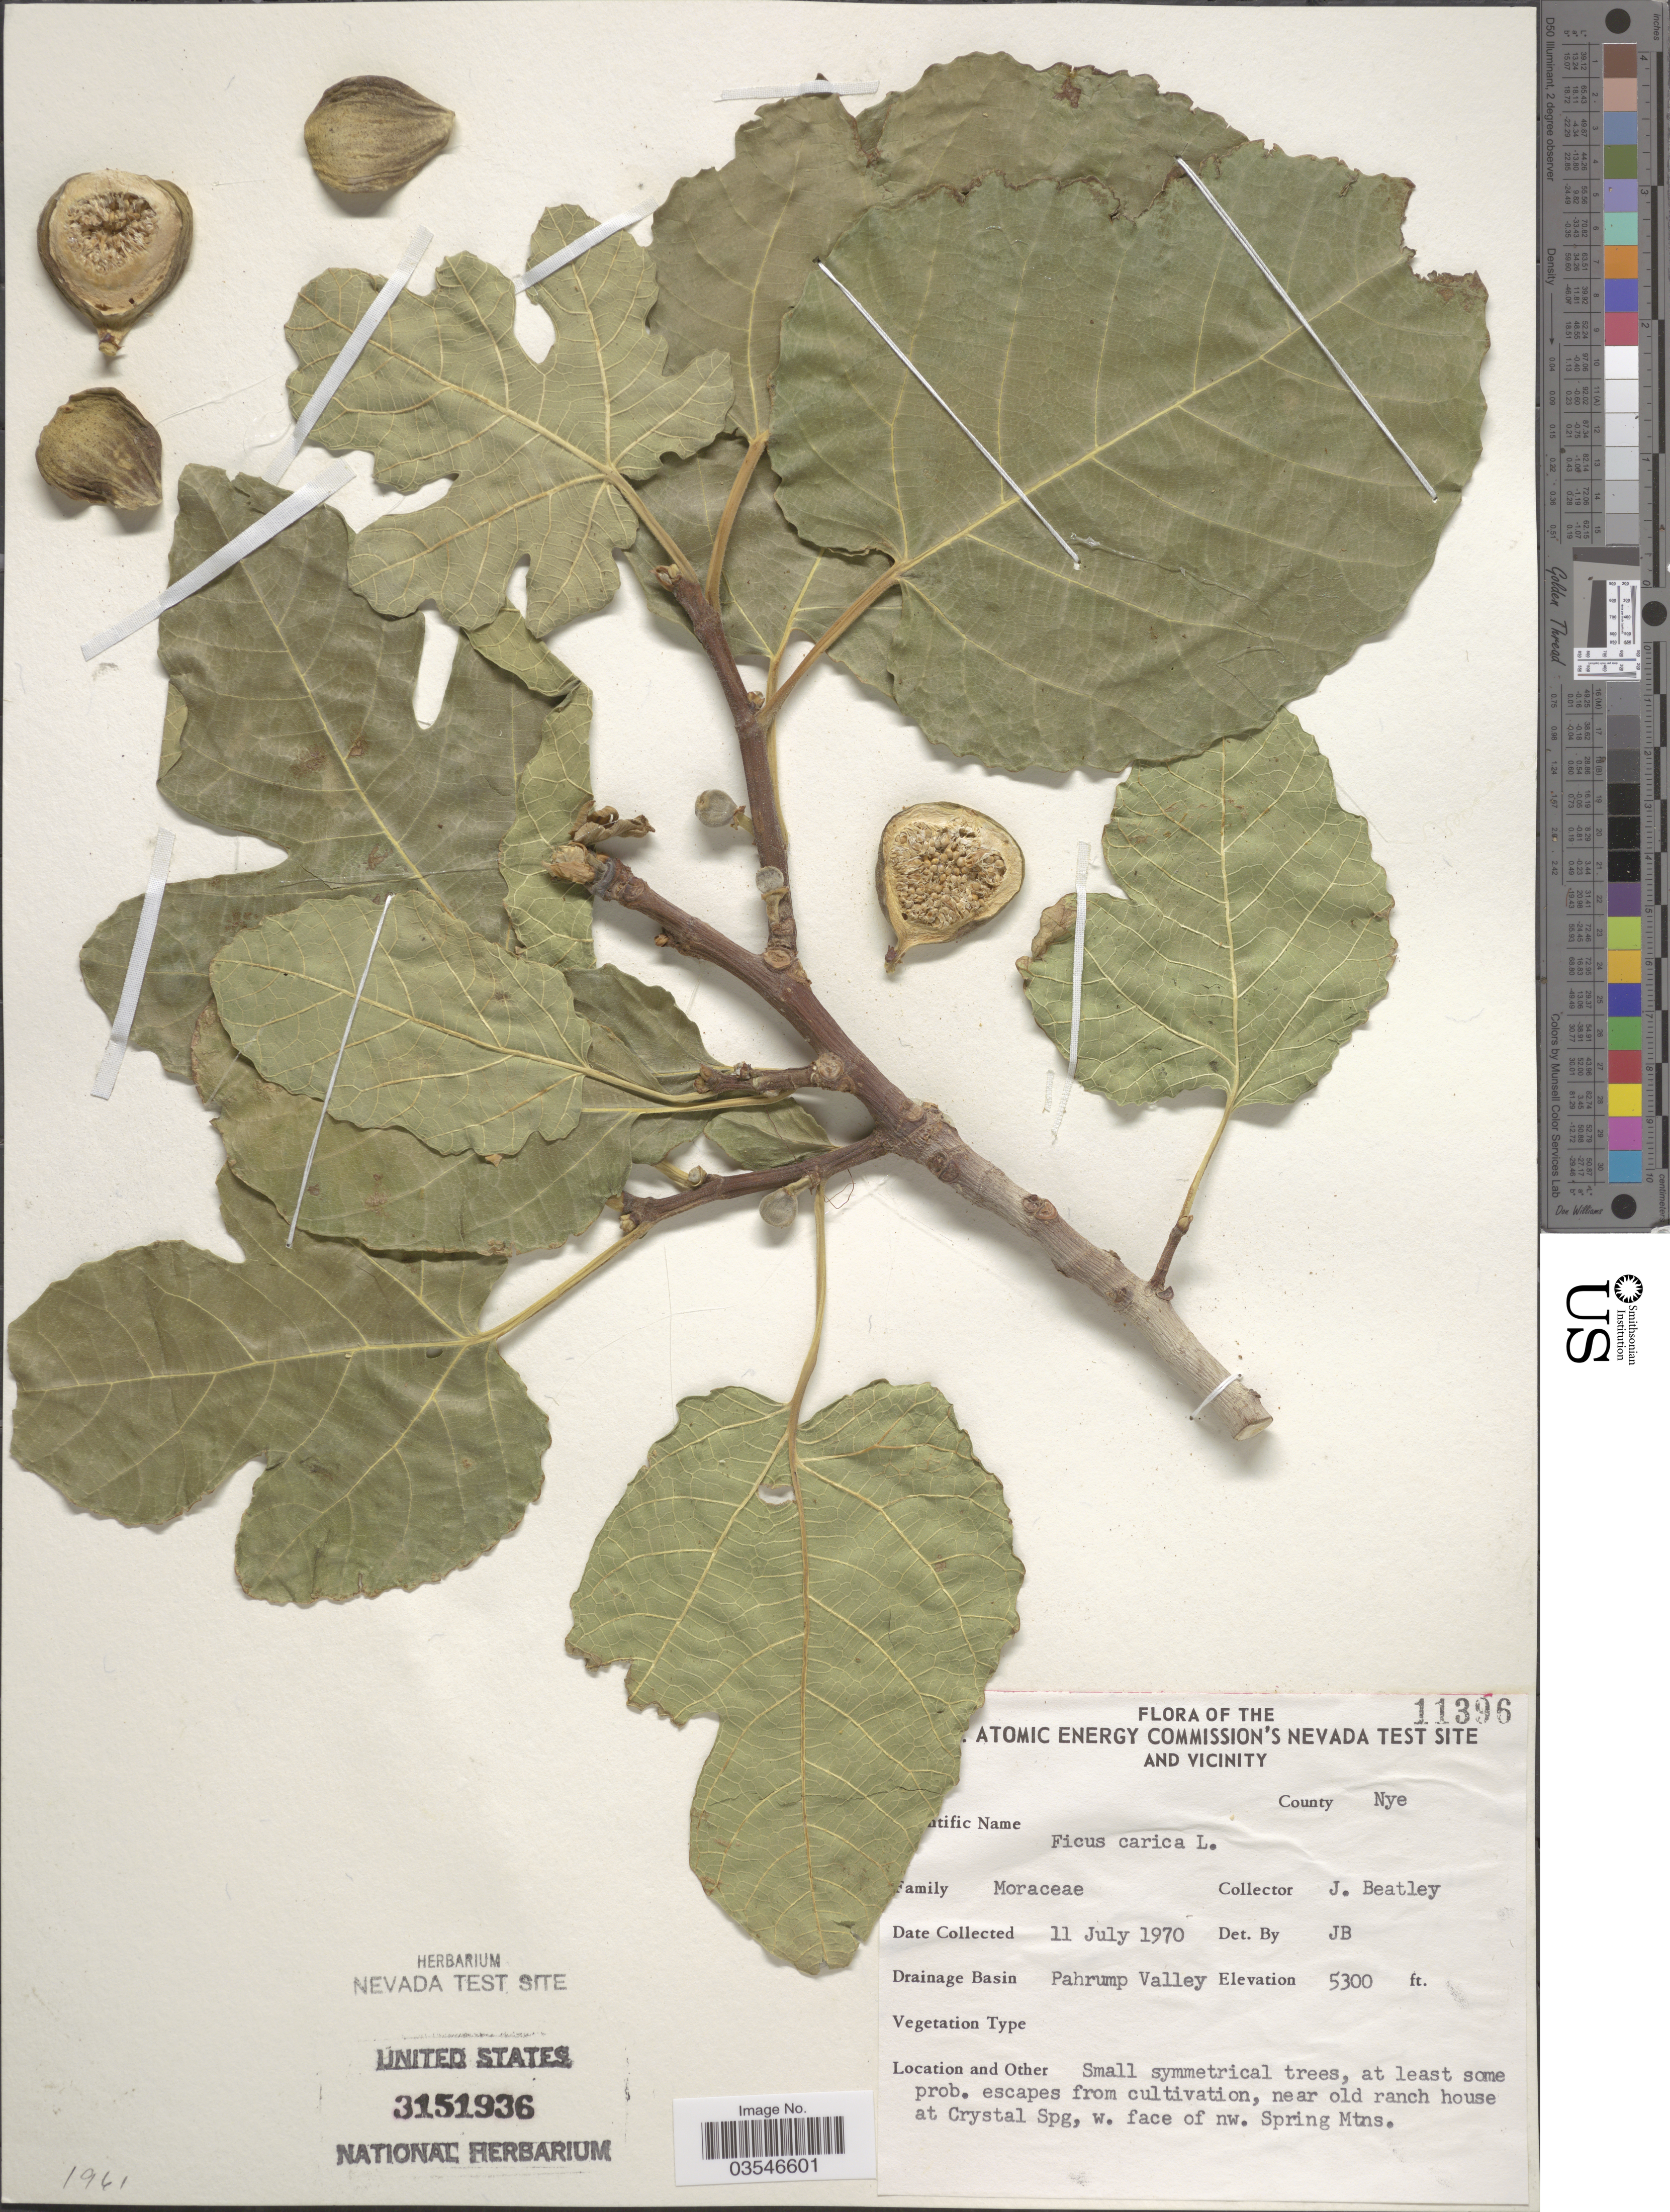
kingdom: Plantae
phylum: Tracheophyta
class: Magnoliopsida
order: Rosales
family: Moraceae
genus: Ficus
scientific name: Ficus carica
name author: L.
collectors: J. C. Beatley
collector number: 11396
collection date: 1970-07-11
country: United States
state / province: Nevada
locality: USA Atomic Energy Commission's Nevada Test Site and Vicinity. County Nye. Drainage Basin Pahrump Valley. Near old ranch house at Crystal Spg, w. face of nw. Spring Mtns.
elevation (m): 1615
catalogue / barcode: US 3151936